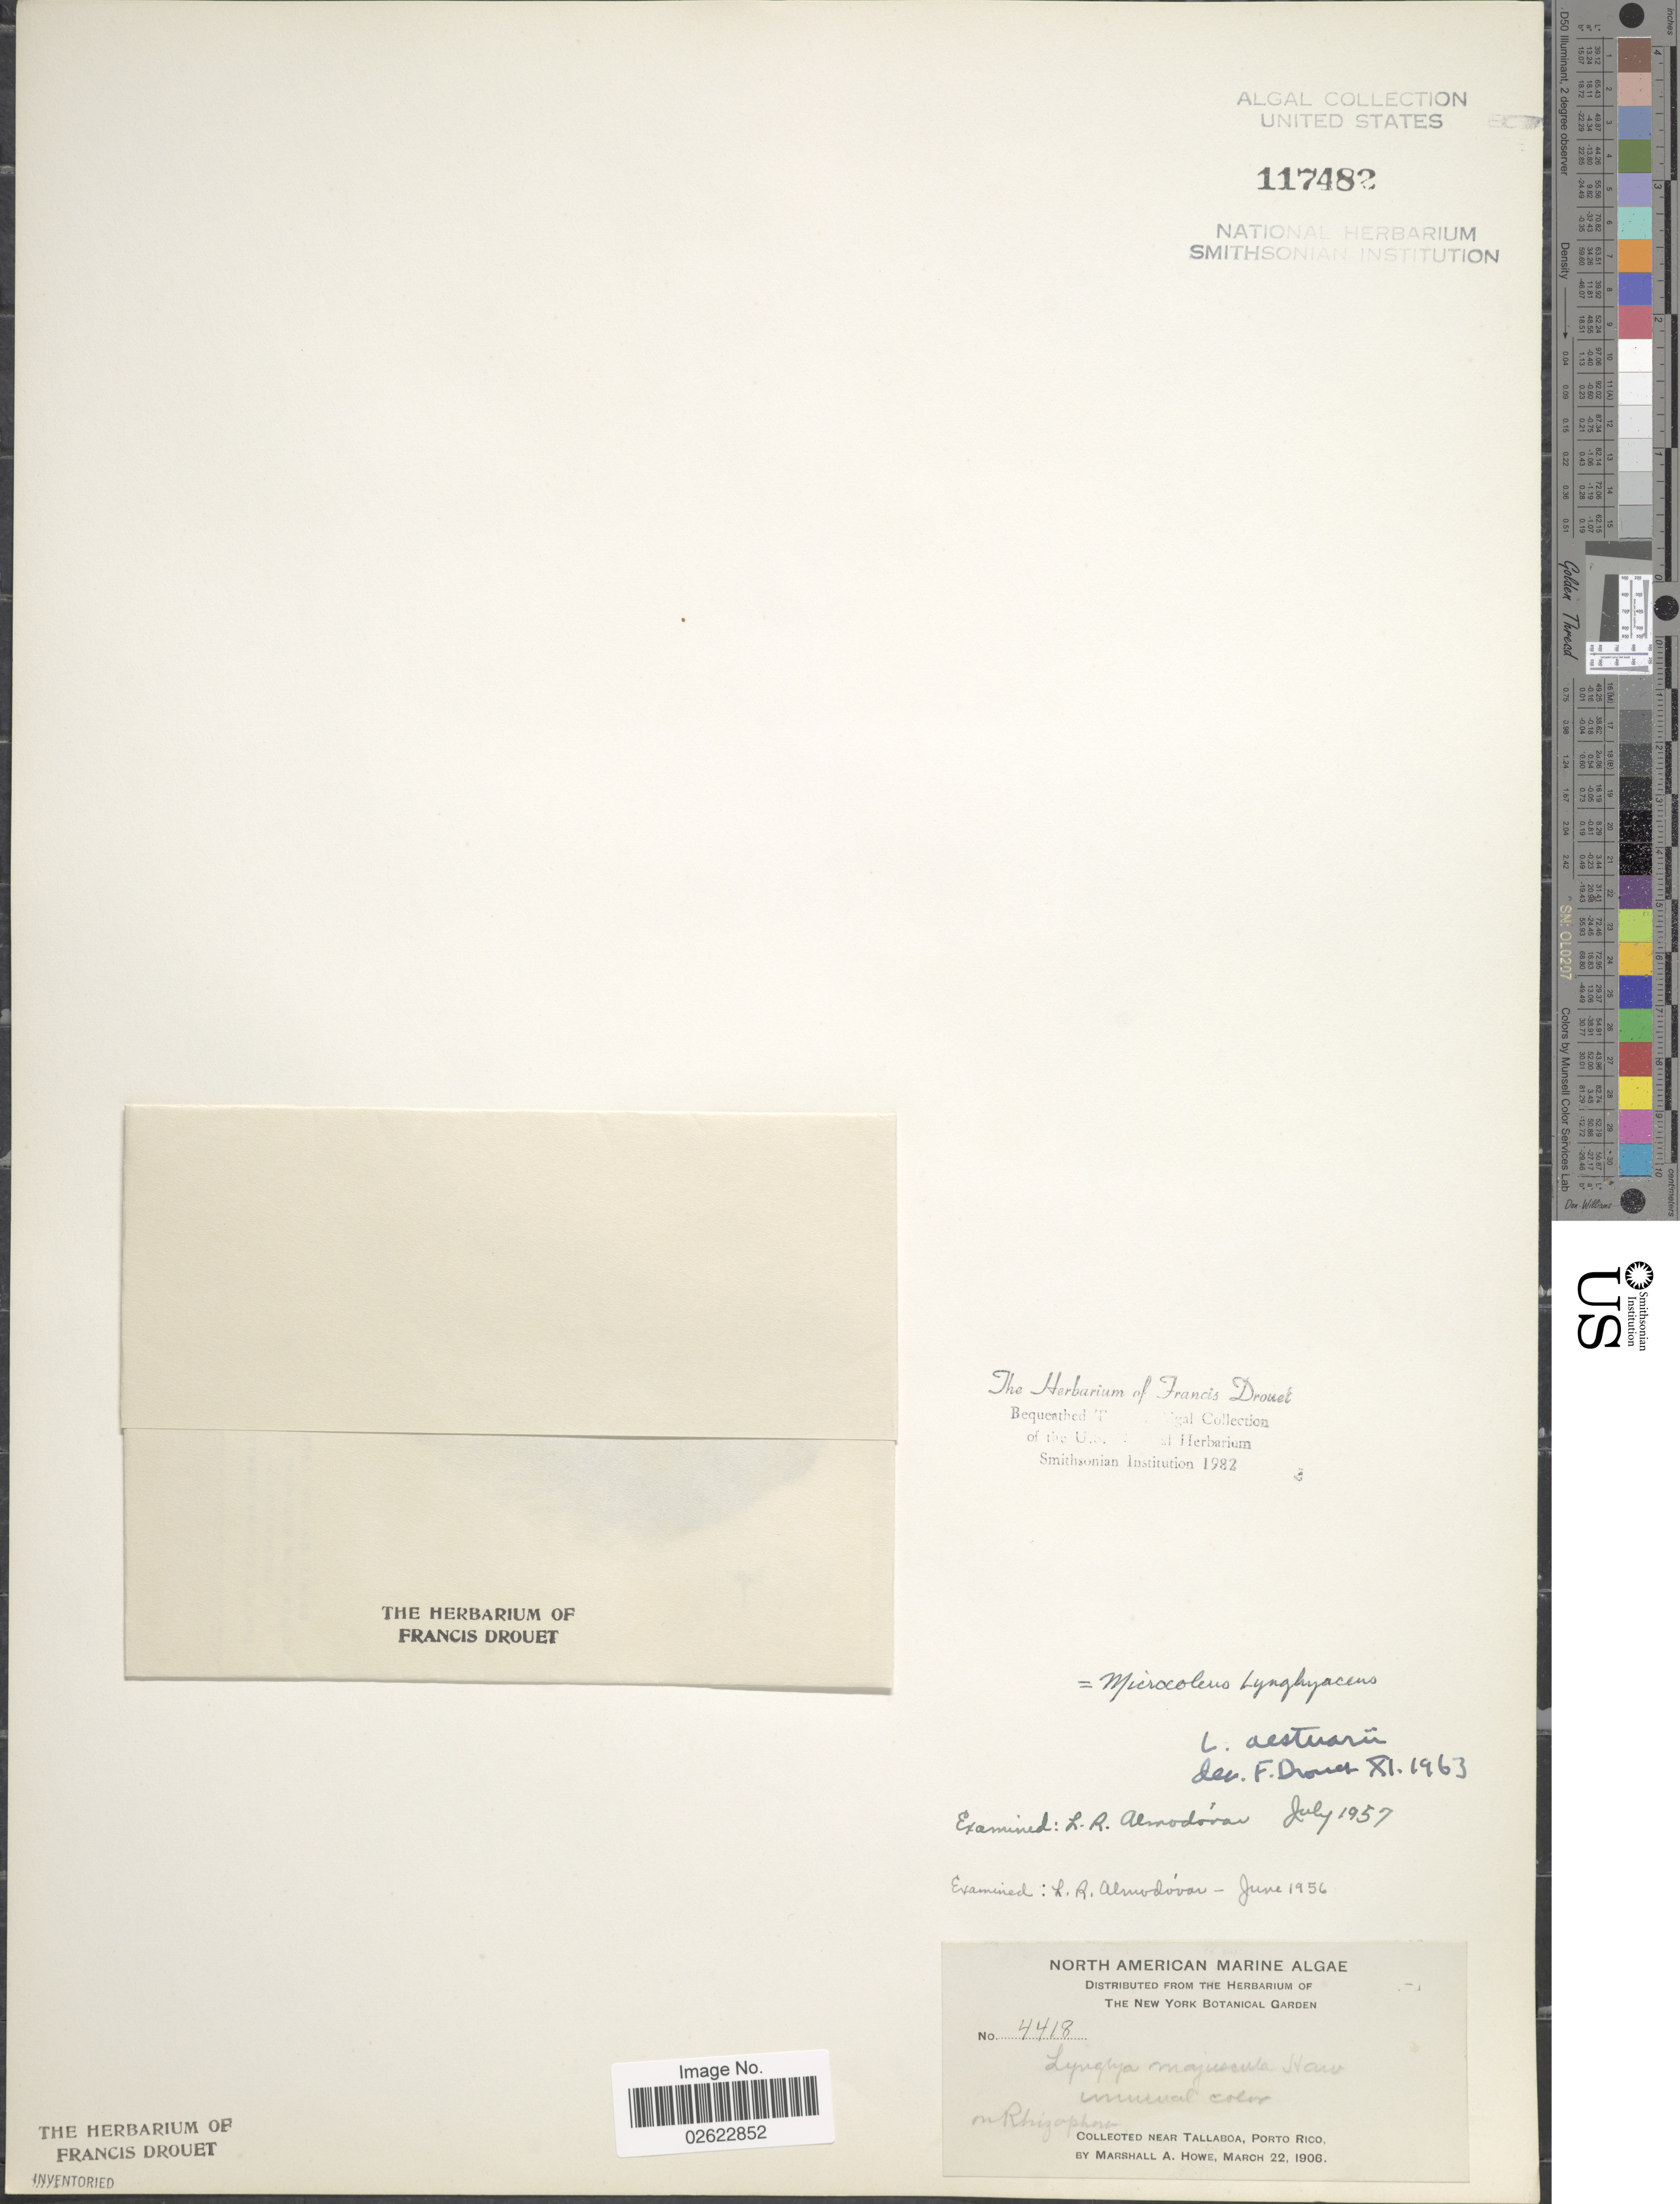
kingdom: Bacteria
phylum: Cyanobacteria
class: Cyanobacteriia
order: Cyanobacteriales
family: Microcoleaceae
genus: Microcoleus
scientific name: Microcoleus lyngbyaceus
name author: Kütz. ex Forti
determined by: Drouet, F. E.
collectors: M. A. Howe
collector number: MAH 4418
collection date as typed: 02 Mar 1906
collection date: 1906-03-02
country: Puerto Rico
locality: Tallaboa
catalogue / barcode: US 117482